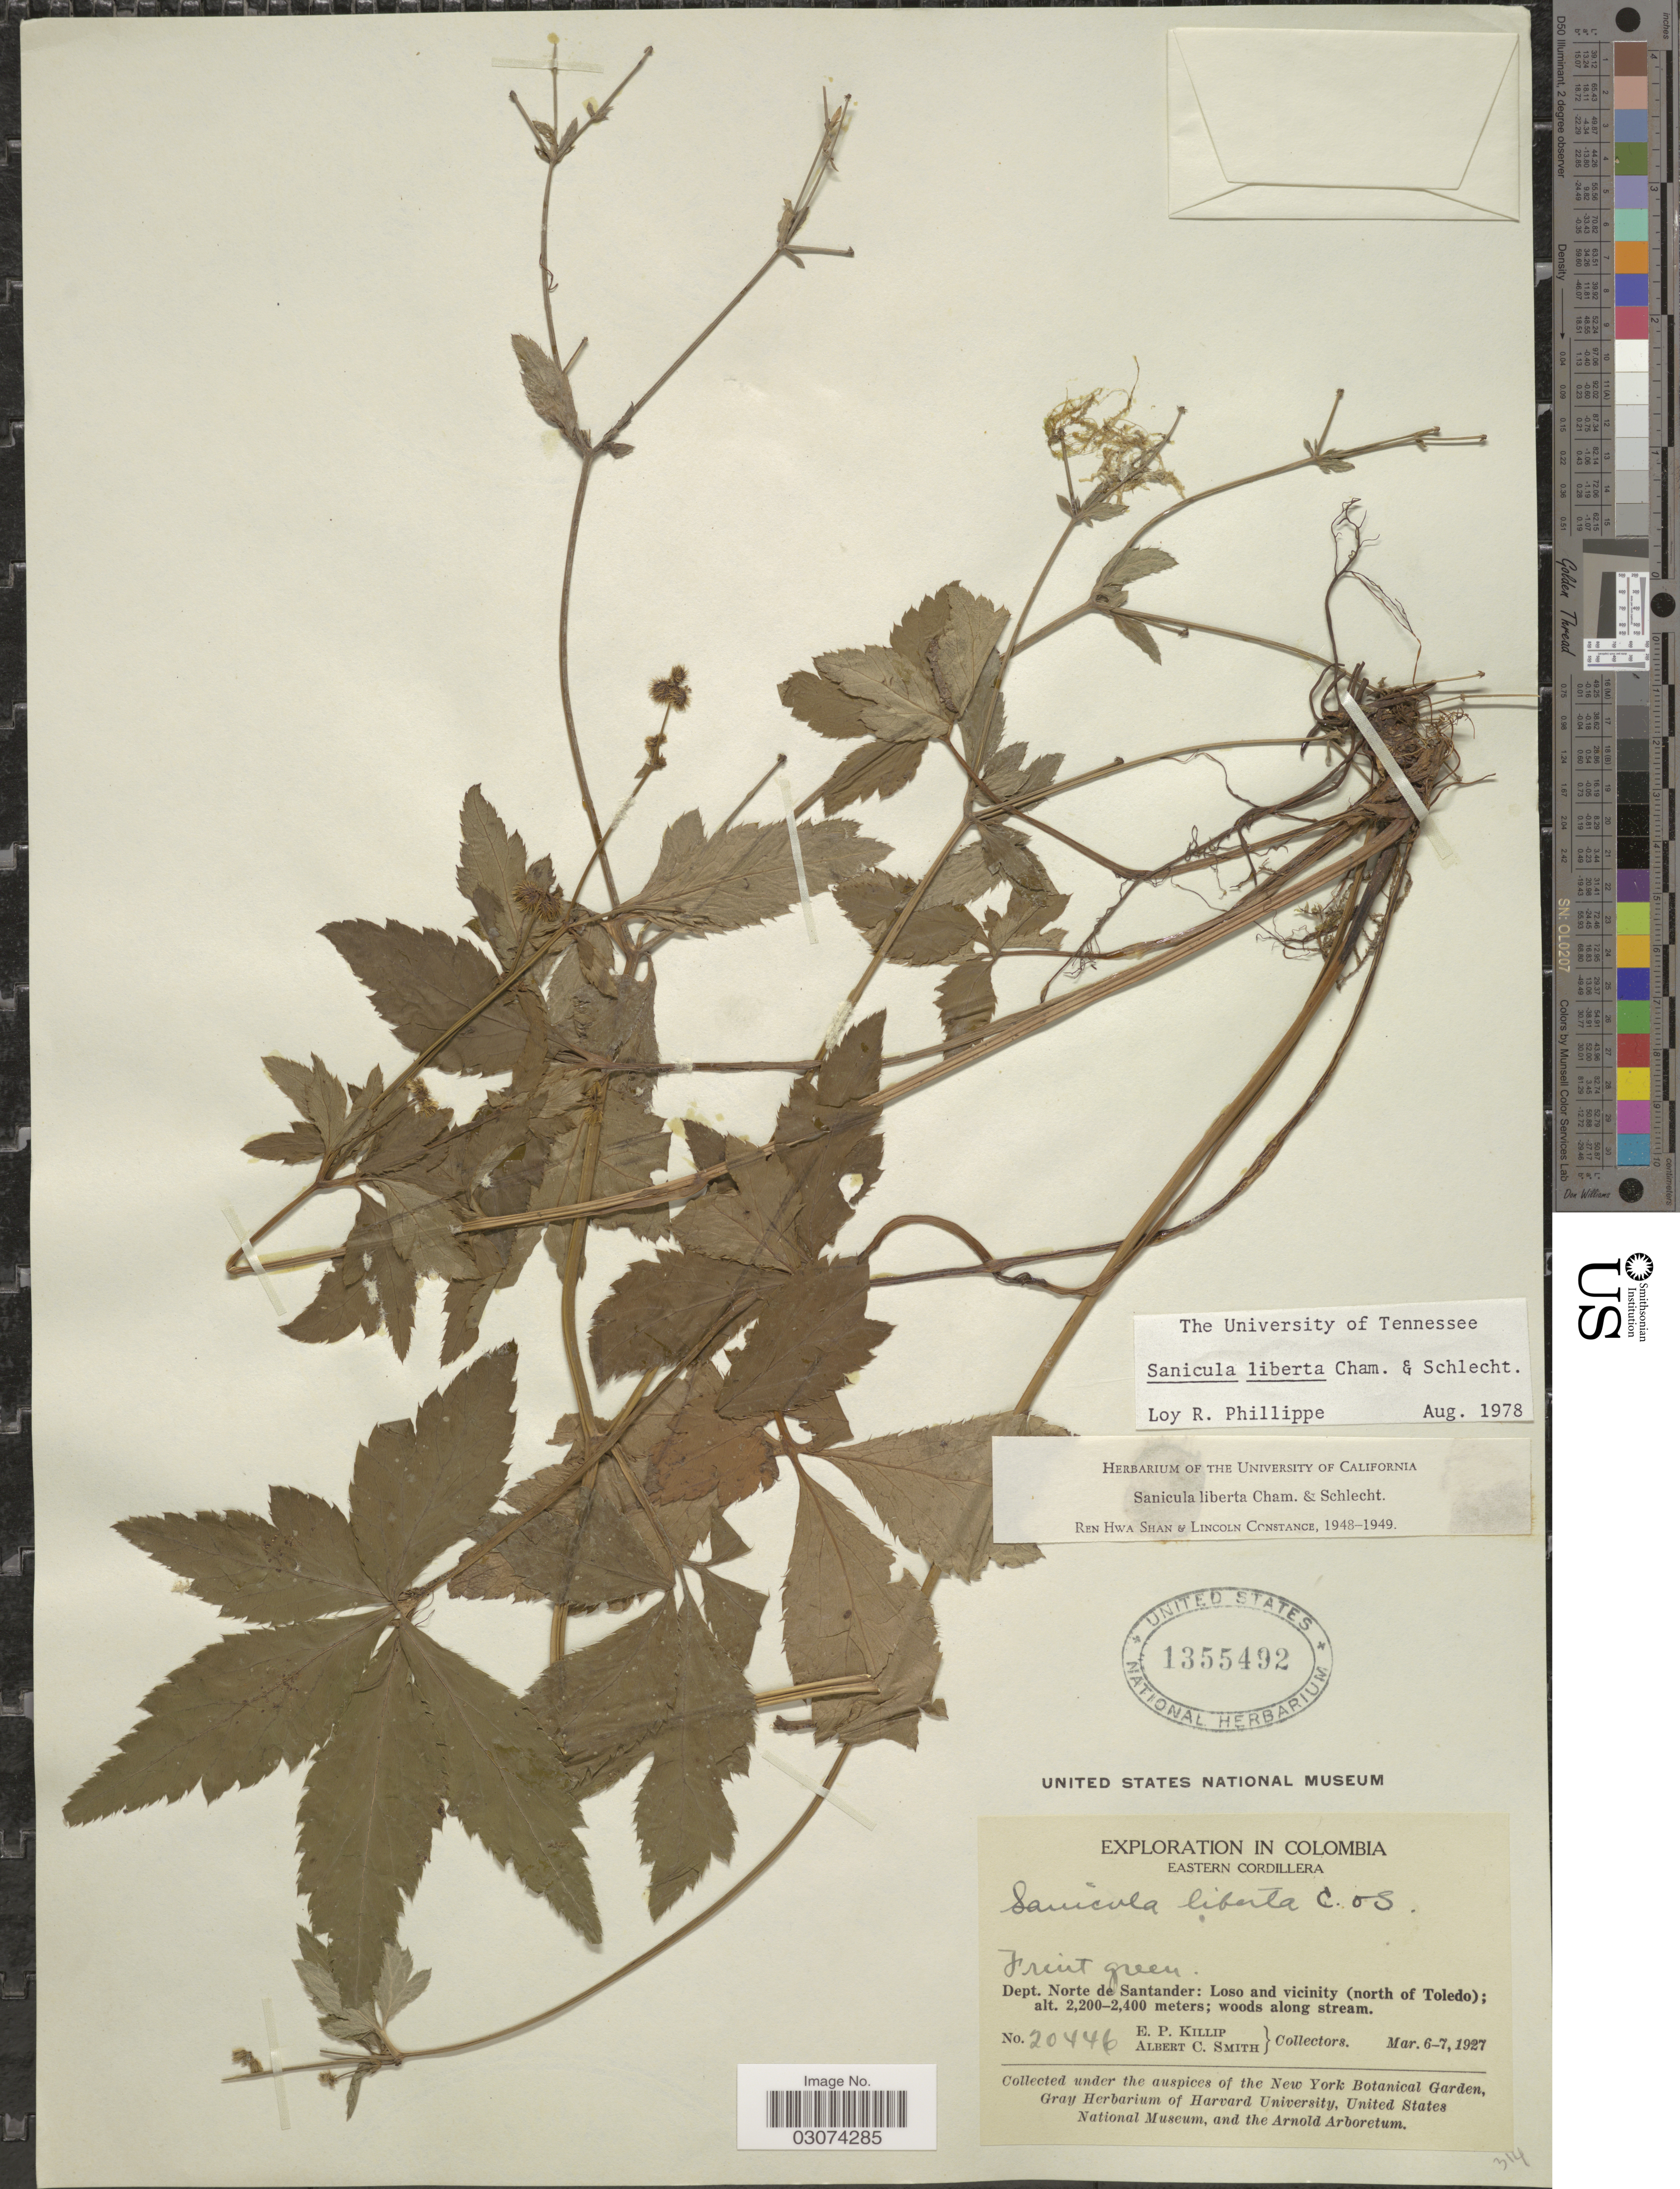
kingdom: Plantae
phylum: Tracheophyta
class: Magnoliopsida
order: Apiales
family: Apiaceae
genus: Sanicula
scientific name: Sanicula liberta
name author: Cham. & Schltdl.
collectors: E. P. Killip & A. C. Smith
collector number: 20446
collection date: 1927-03-06/1927-03-07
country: Colombia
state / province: Norte de Santander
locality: Eastern Cordillera. Dept. Norte de Santander: Loso and vicinity (north of Toledo).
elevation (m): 2200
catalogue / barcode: US 1355492